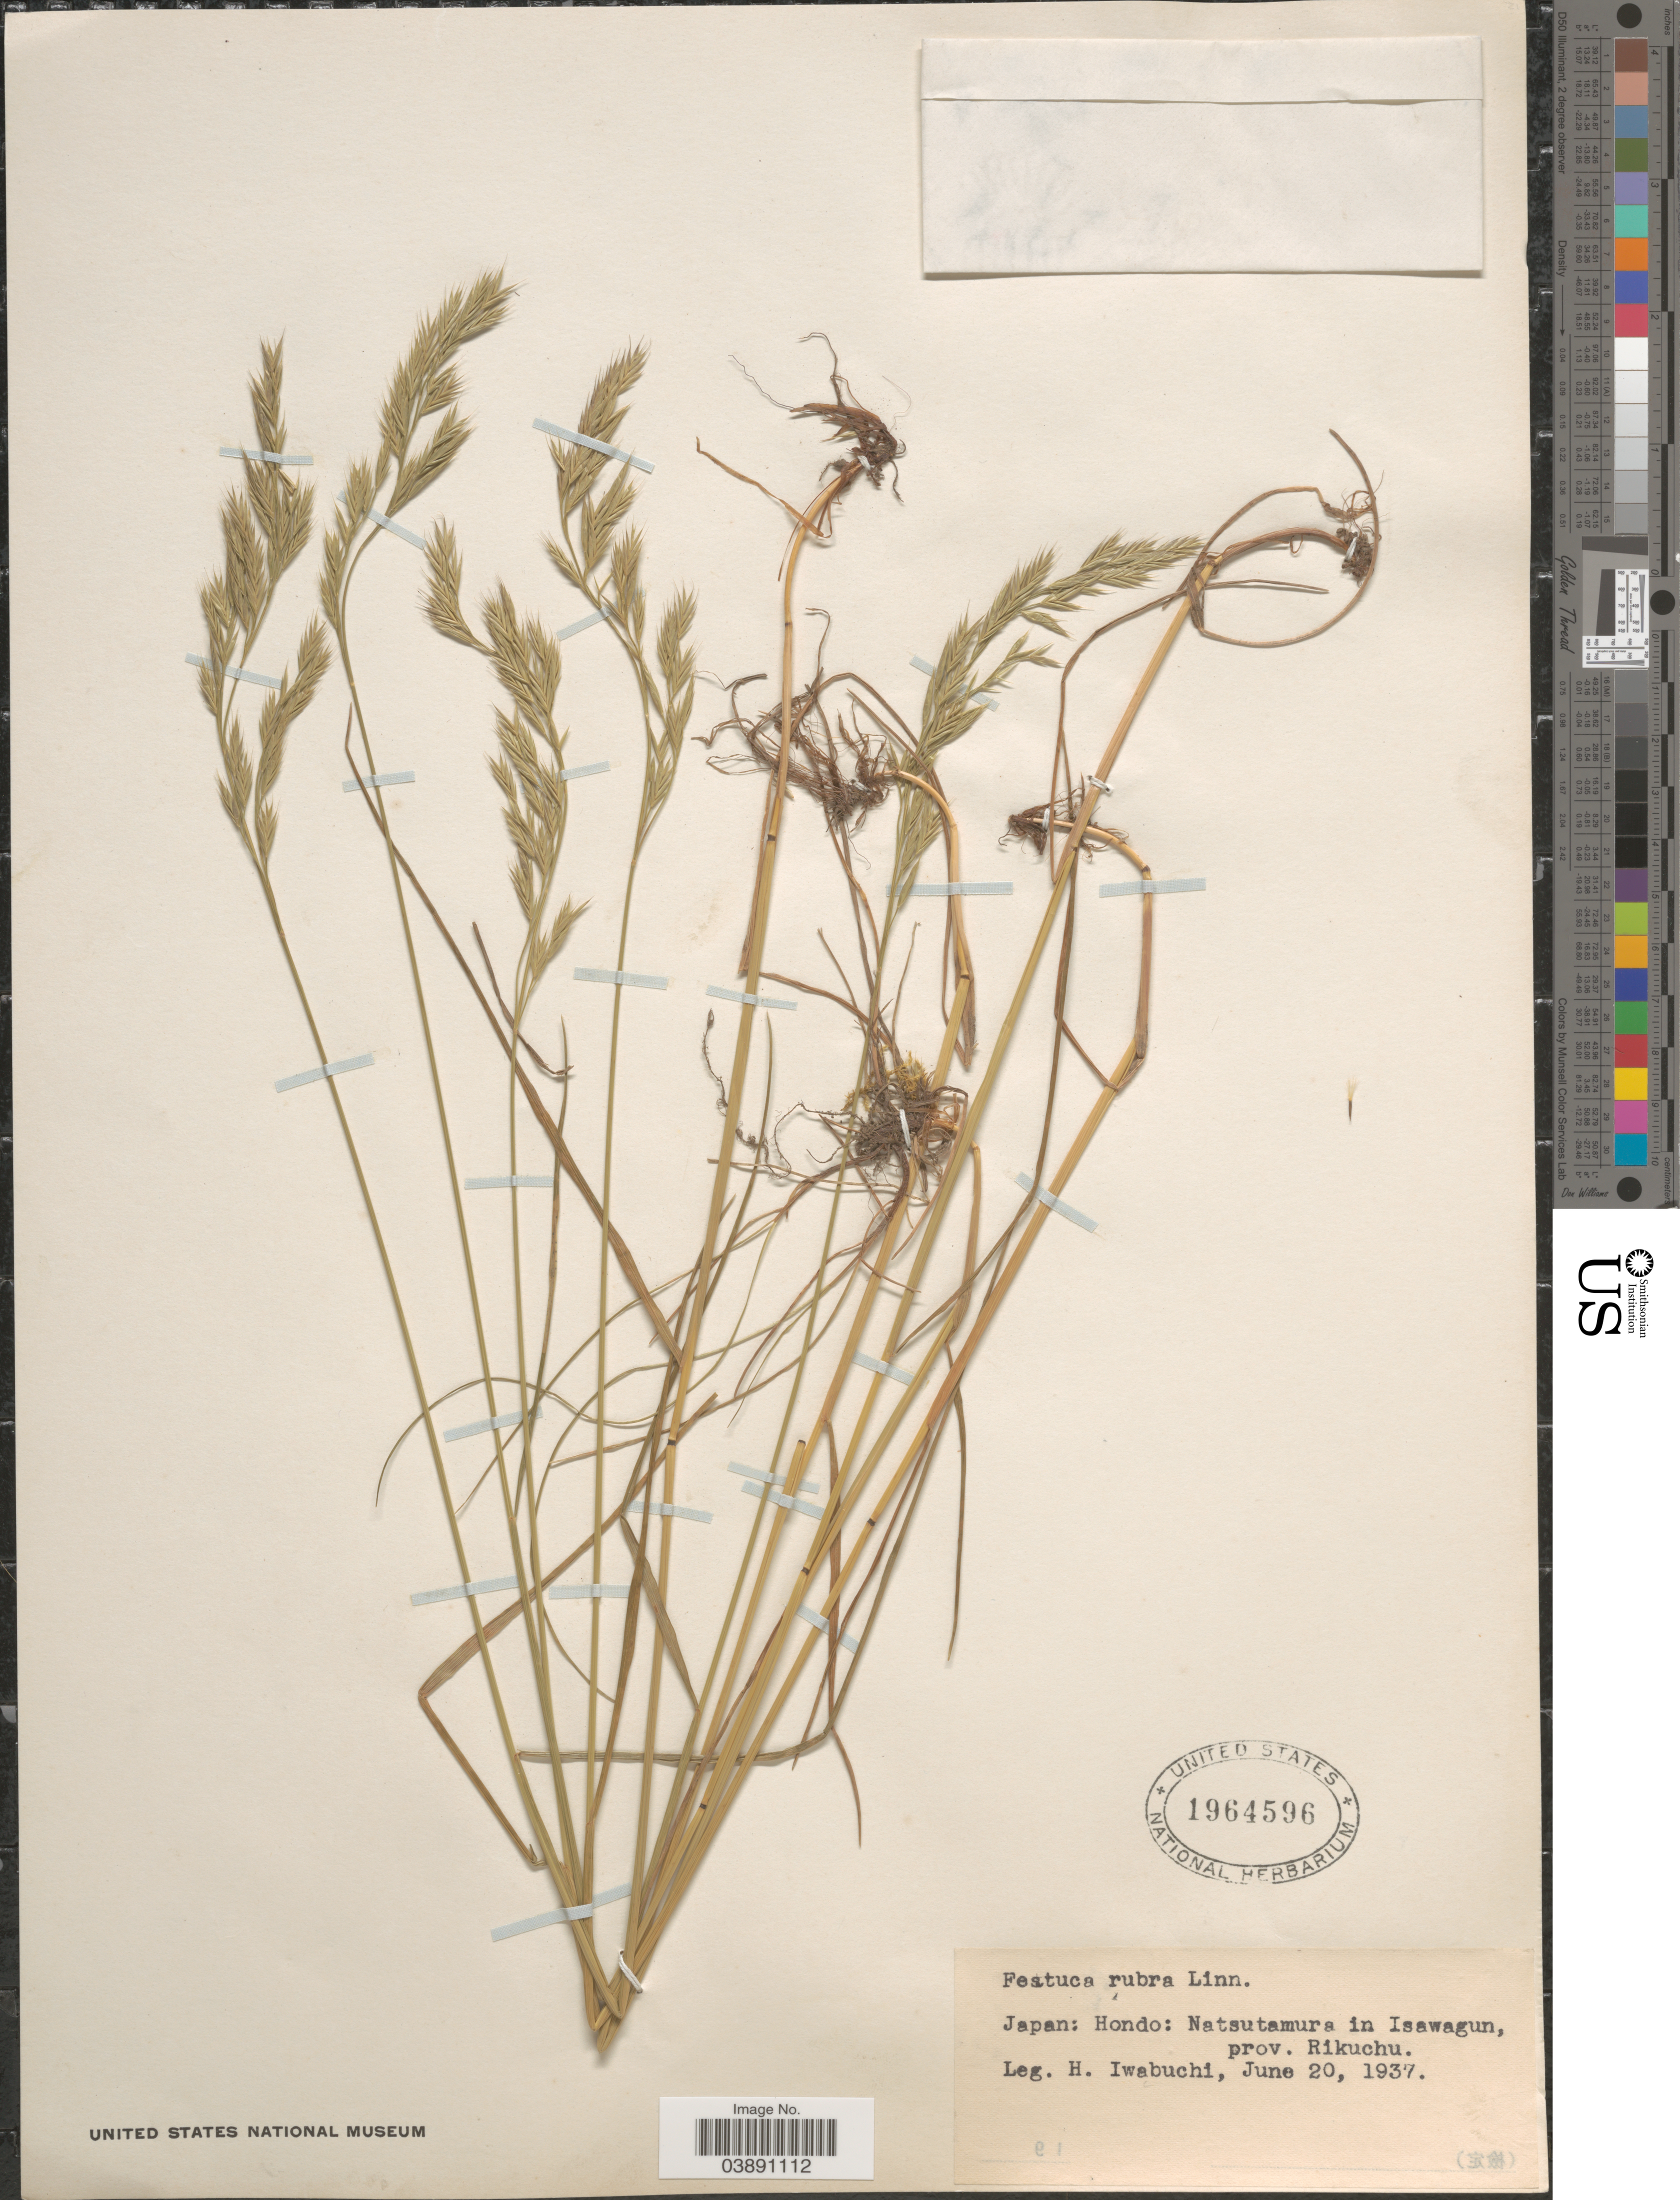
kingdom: Plantae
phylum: Tracheophyta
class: Liliopsida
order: Poales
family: Poaceae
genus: Festuca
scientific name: Festuca rubra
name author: L.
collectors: H. Iwabuchi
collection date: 1937-06-20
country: Japan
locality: Hondo: Natsutamura in Isawagun, prov. Rikuchu.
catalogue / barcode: US 1964596